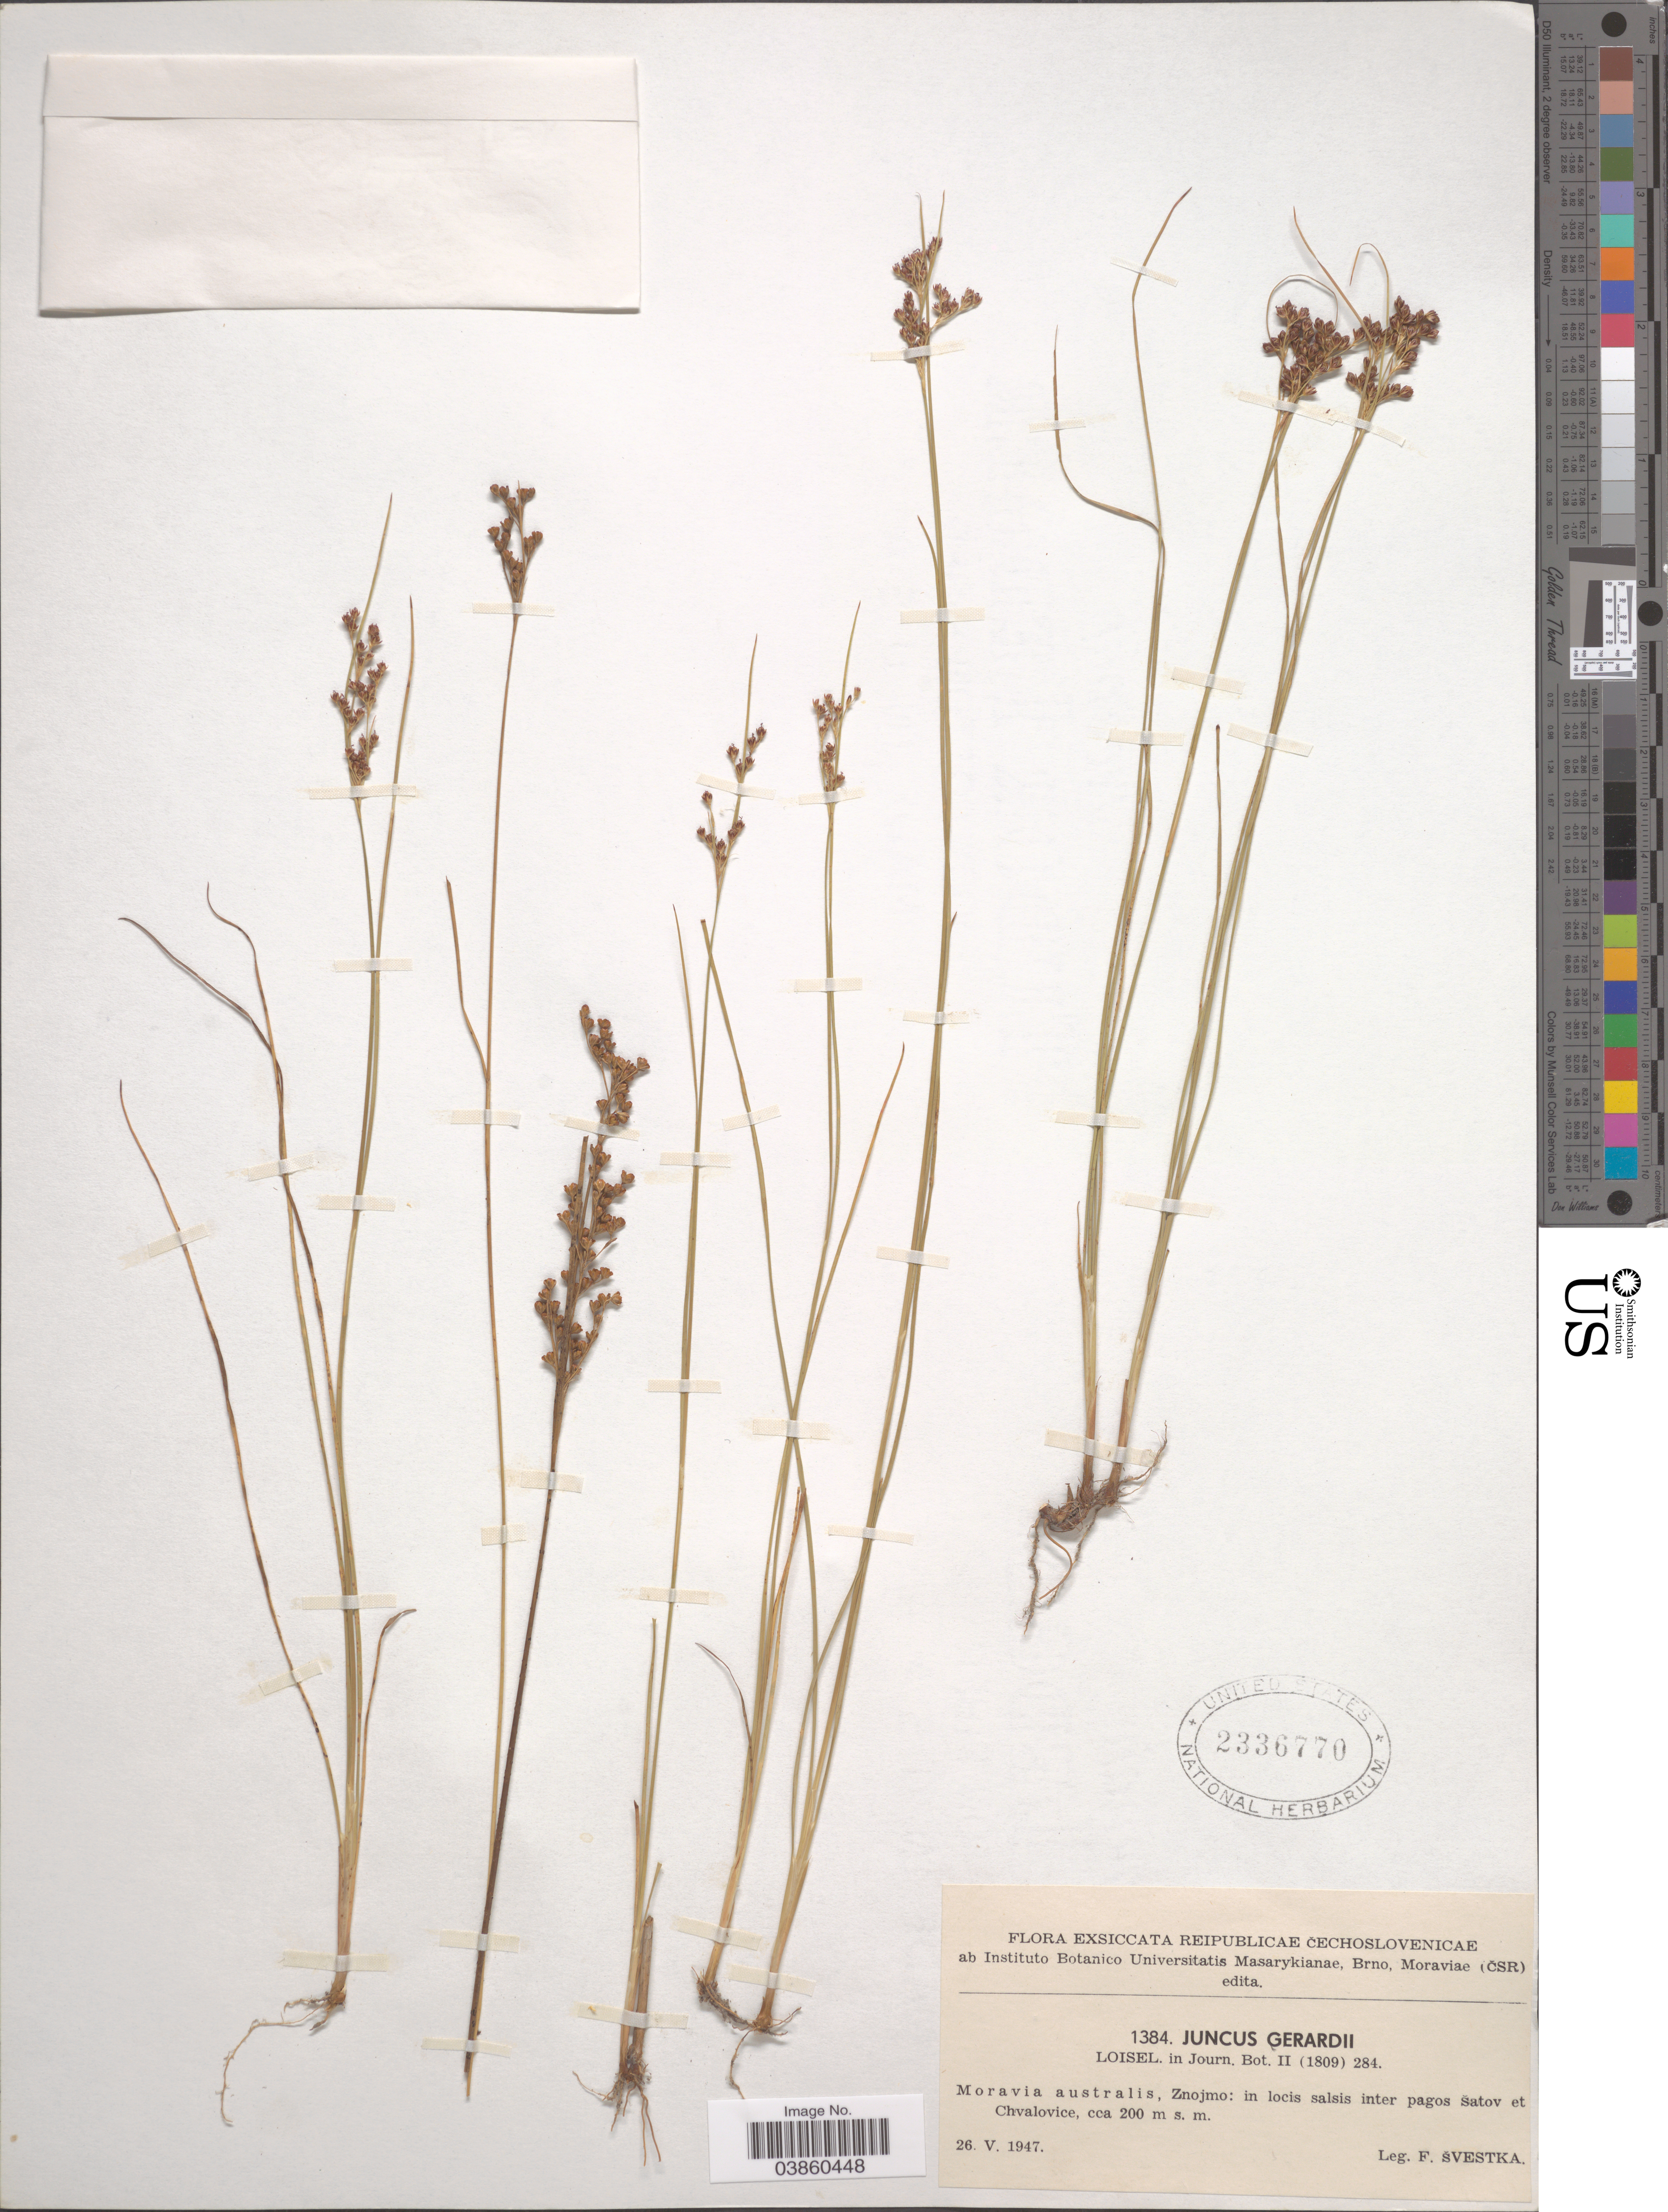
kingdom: Plantae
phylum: Tracheophyta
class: Liliopsida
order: Poales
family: Juncaceae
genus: Juncus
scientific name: Juncus gerardi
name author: Loisel.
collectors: F. Svestka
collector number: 1384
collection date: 1947-05-26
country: Czechia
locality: Moravia australis, Znojmo: in locis salsis inter pagos Satov et Chvalovice.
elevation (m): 200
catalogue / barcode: US 2336770